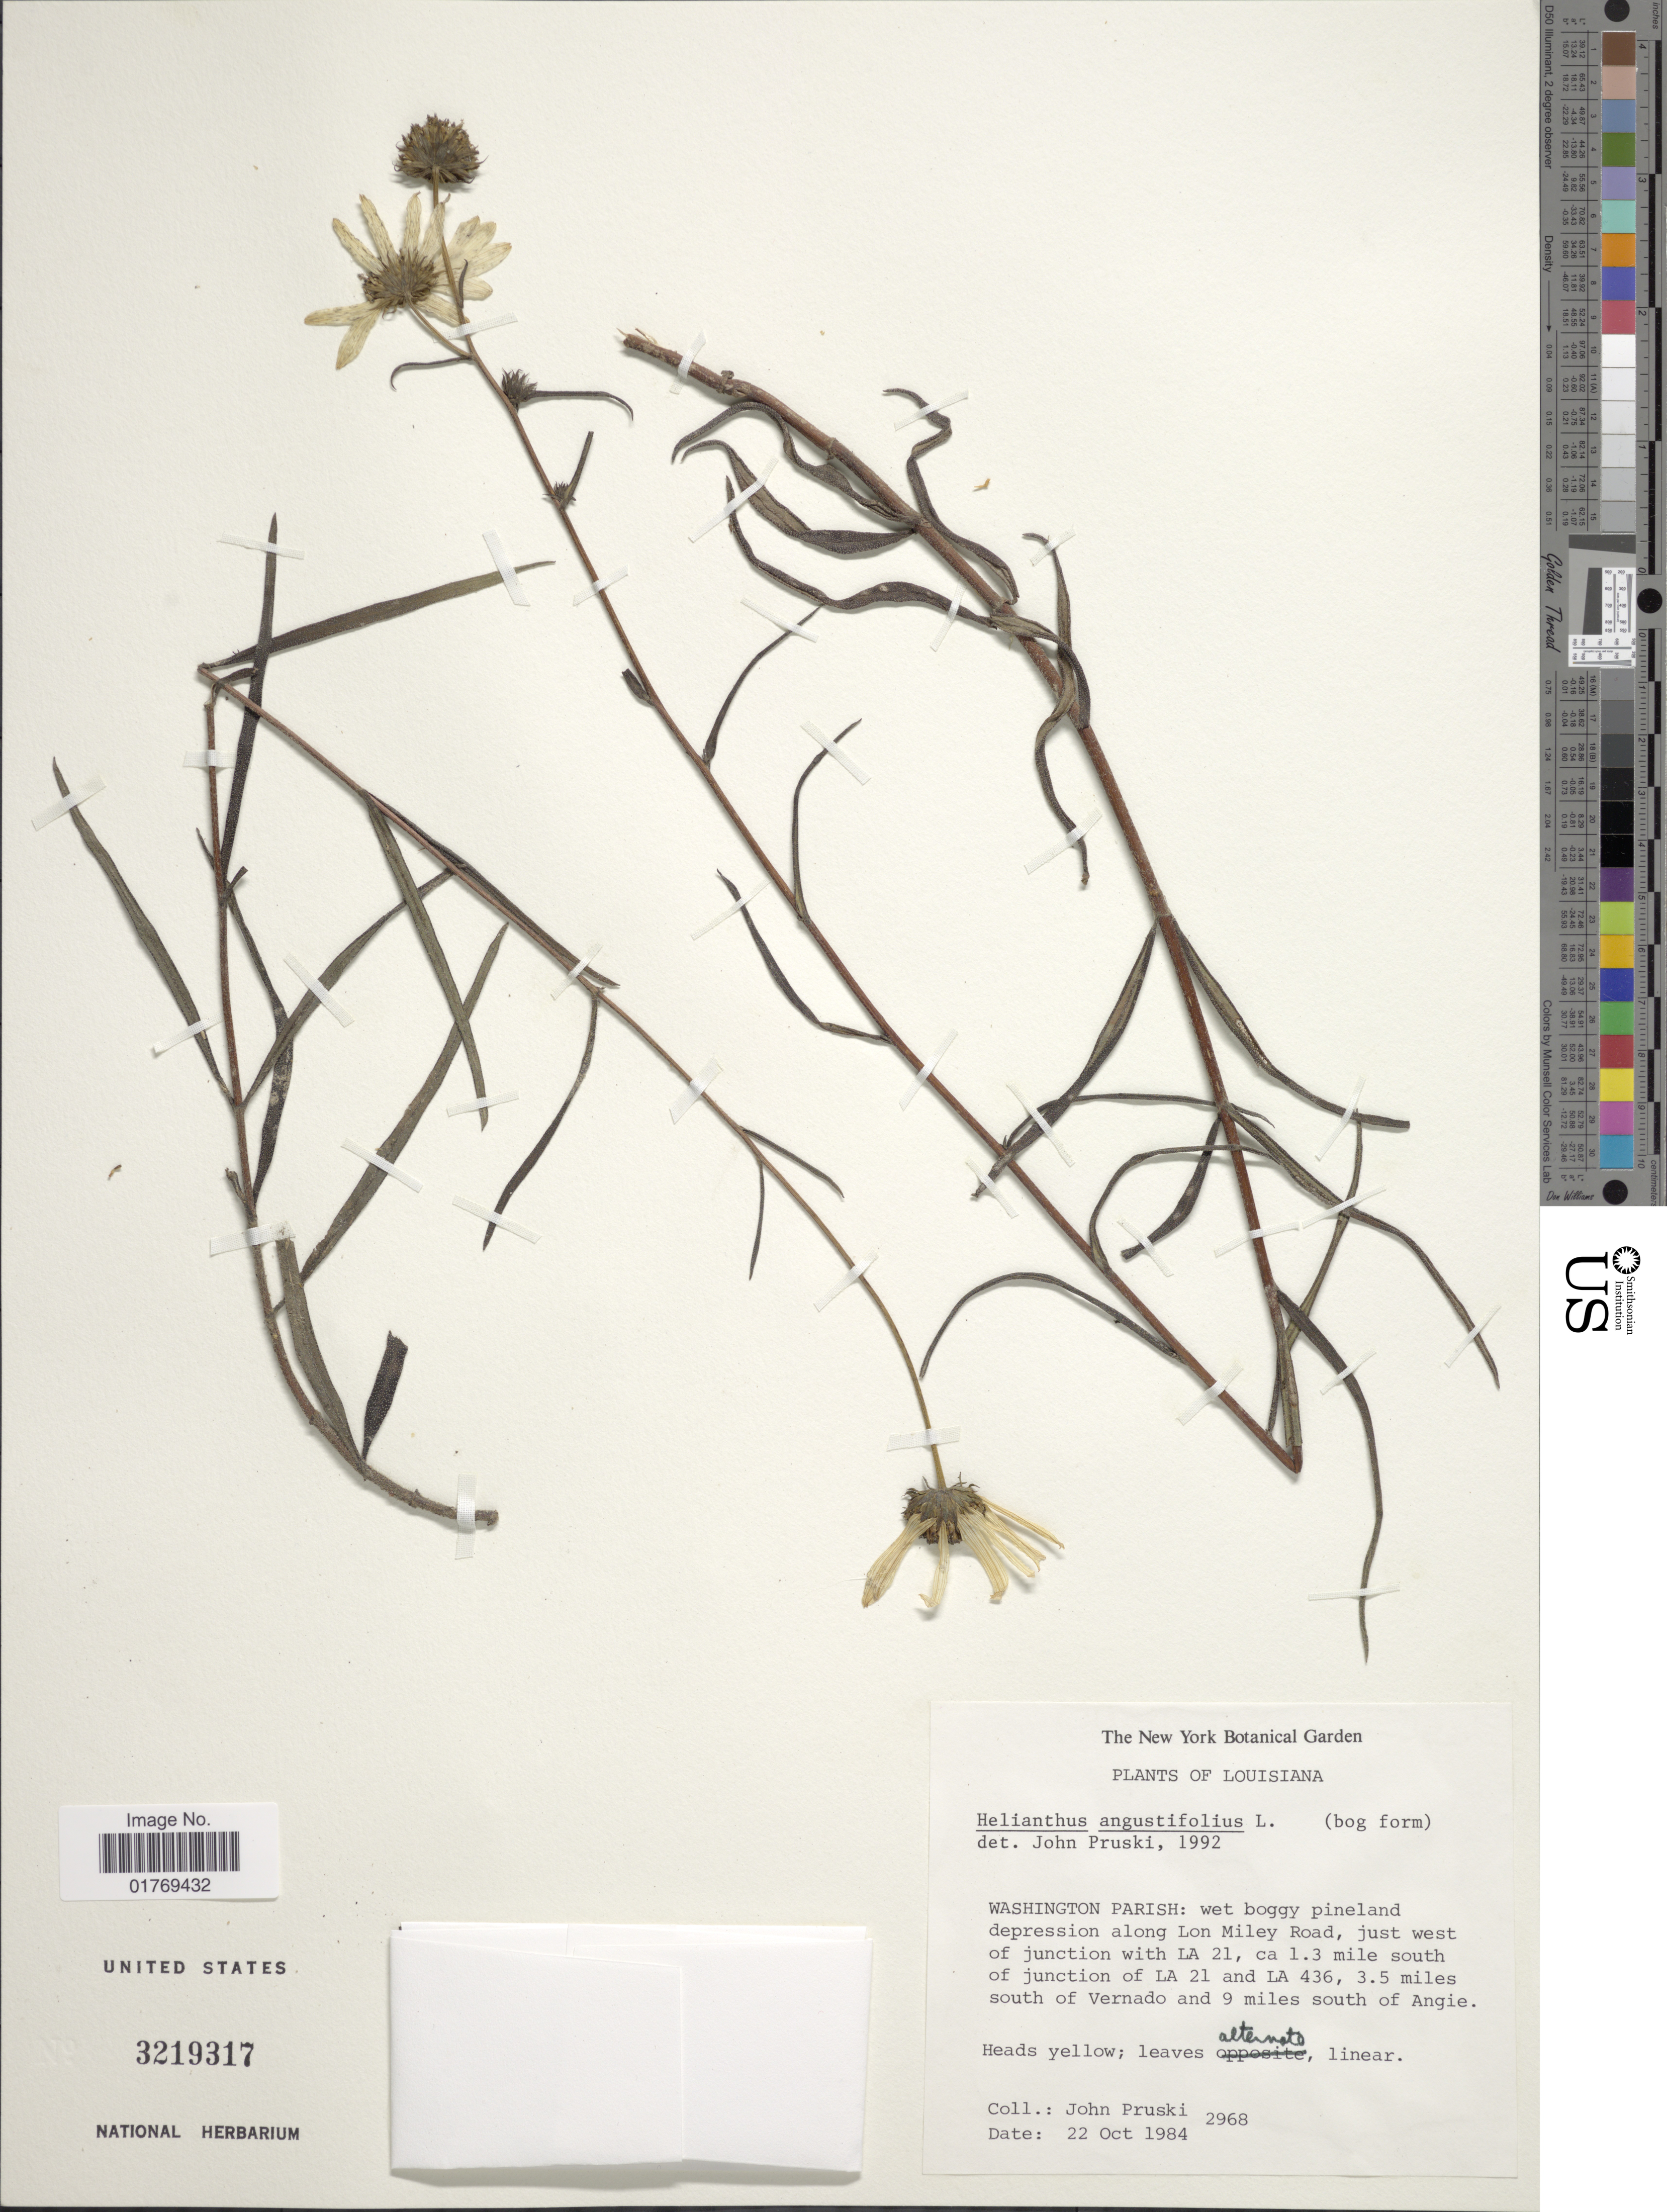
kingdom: Plantae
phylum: Tracheophyta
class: Magnoliopsida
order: Asterales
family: Asteraceae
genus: Helianthus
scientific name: Helianthus angustifolius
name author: L.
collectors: J. F. Pruski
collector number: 2968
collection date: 1984-10-22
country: United States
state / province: Louisiana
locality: Washington Parish: wet boggy pineland depression along Lon Miley Road, just west of junction with LA 21, ca. 1.3 mile south of junction of LA 21 and LA 436, 3.5 miles south of Vernado and 9 miles south of Angie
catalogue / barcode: US 3219317